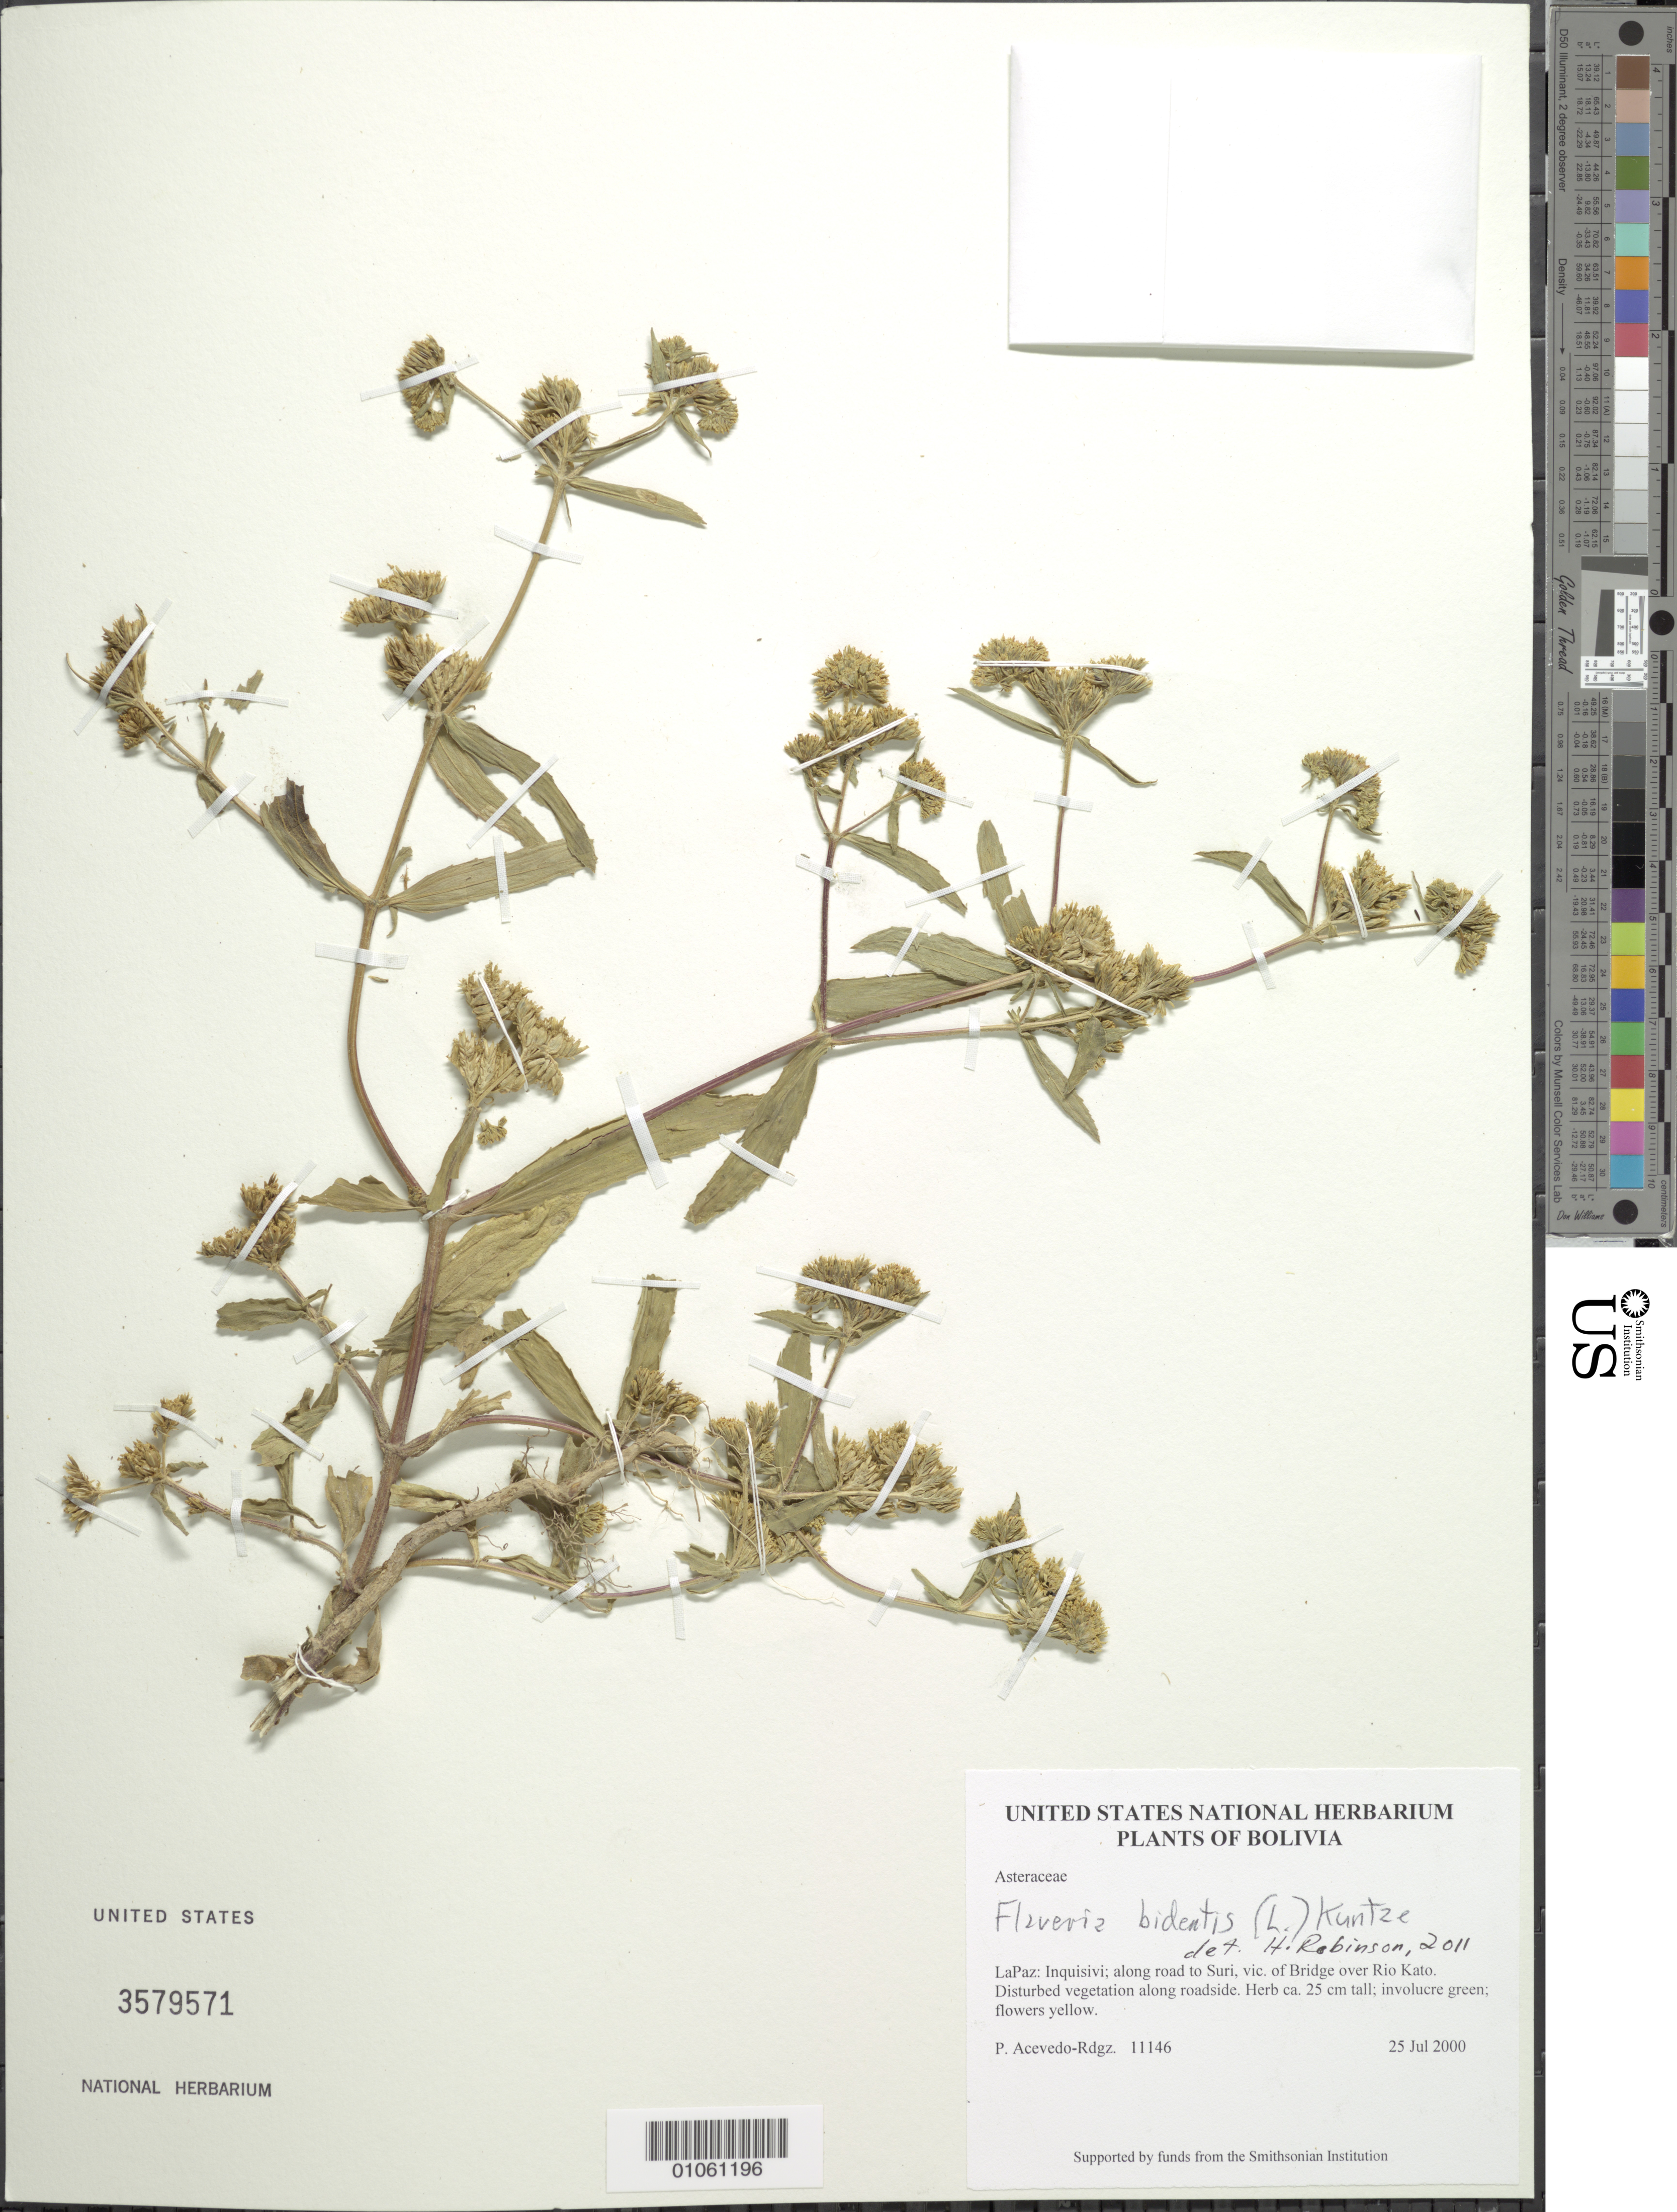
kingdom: Plantae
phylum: Tracheophyta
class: Magnoliopsida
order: Asterales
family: Asteraceae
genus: Flaveria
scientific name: Flaveria bidentis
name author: (L.) Kuntze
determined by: Robinson, Harold E., (US)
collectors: P. Acevedo-Rodr.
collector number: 11146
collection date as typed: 25 Jul 2000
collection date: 2000-07-25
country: Bolivia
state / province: La Paz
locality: LaPaz: Inquisivi; along road to Suri, vic. of Bridge over Rio Kato.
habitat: Disturbed vegetation along roadside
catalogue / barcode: US 3579571